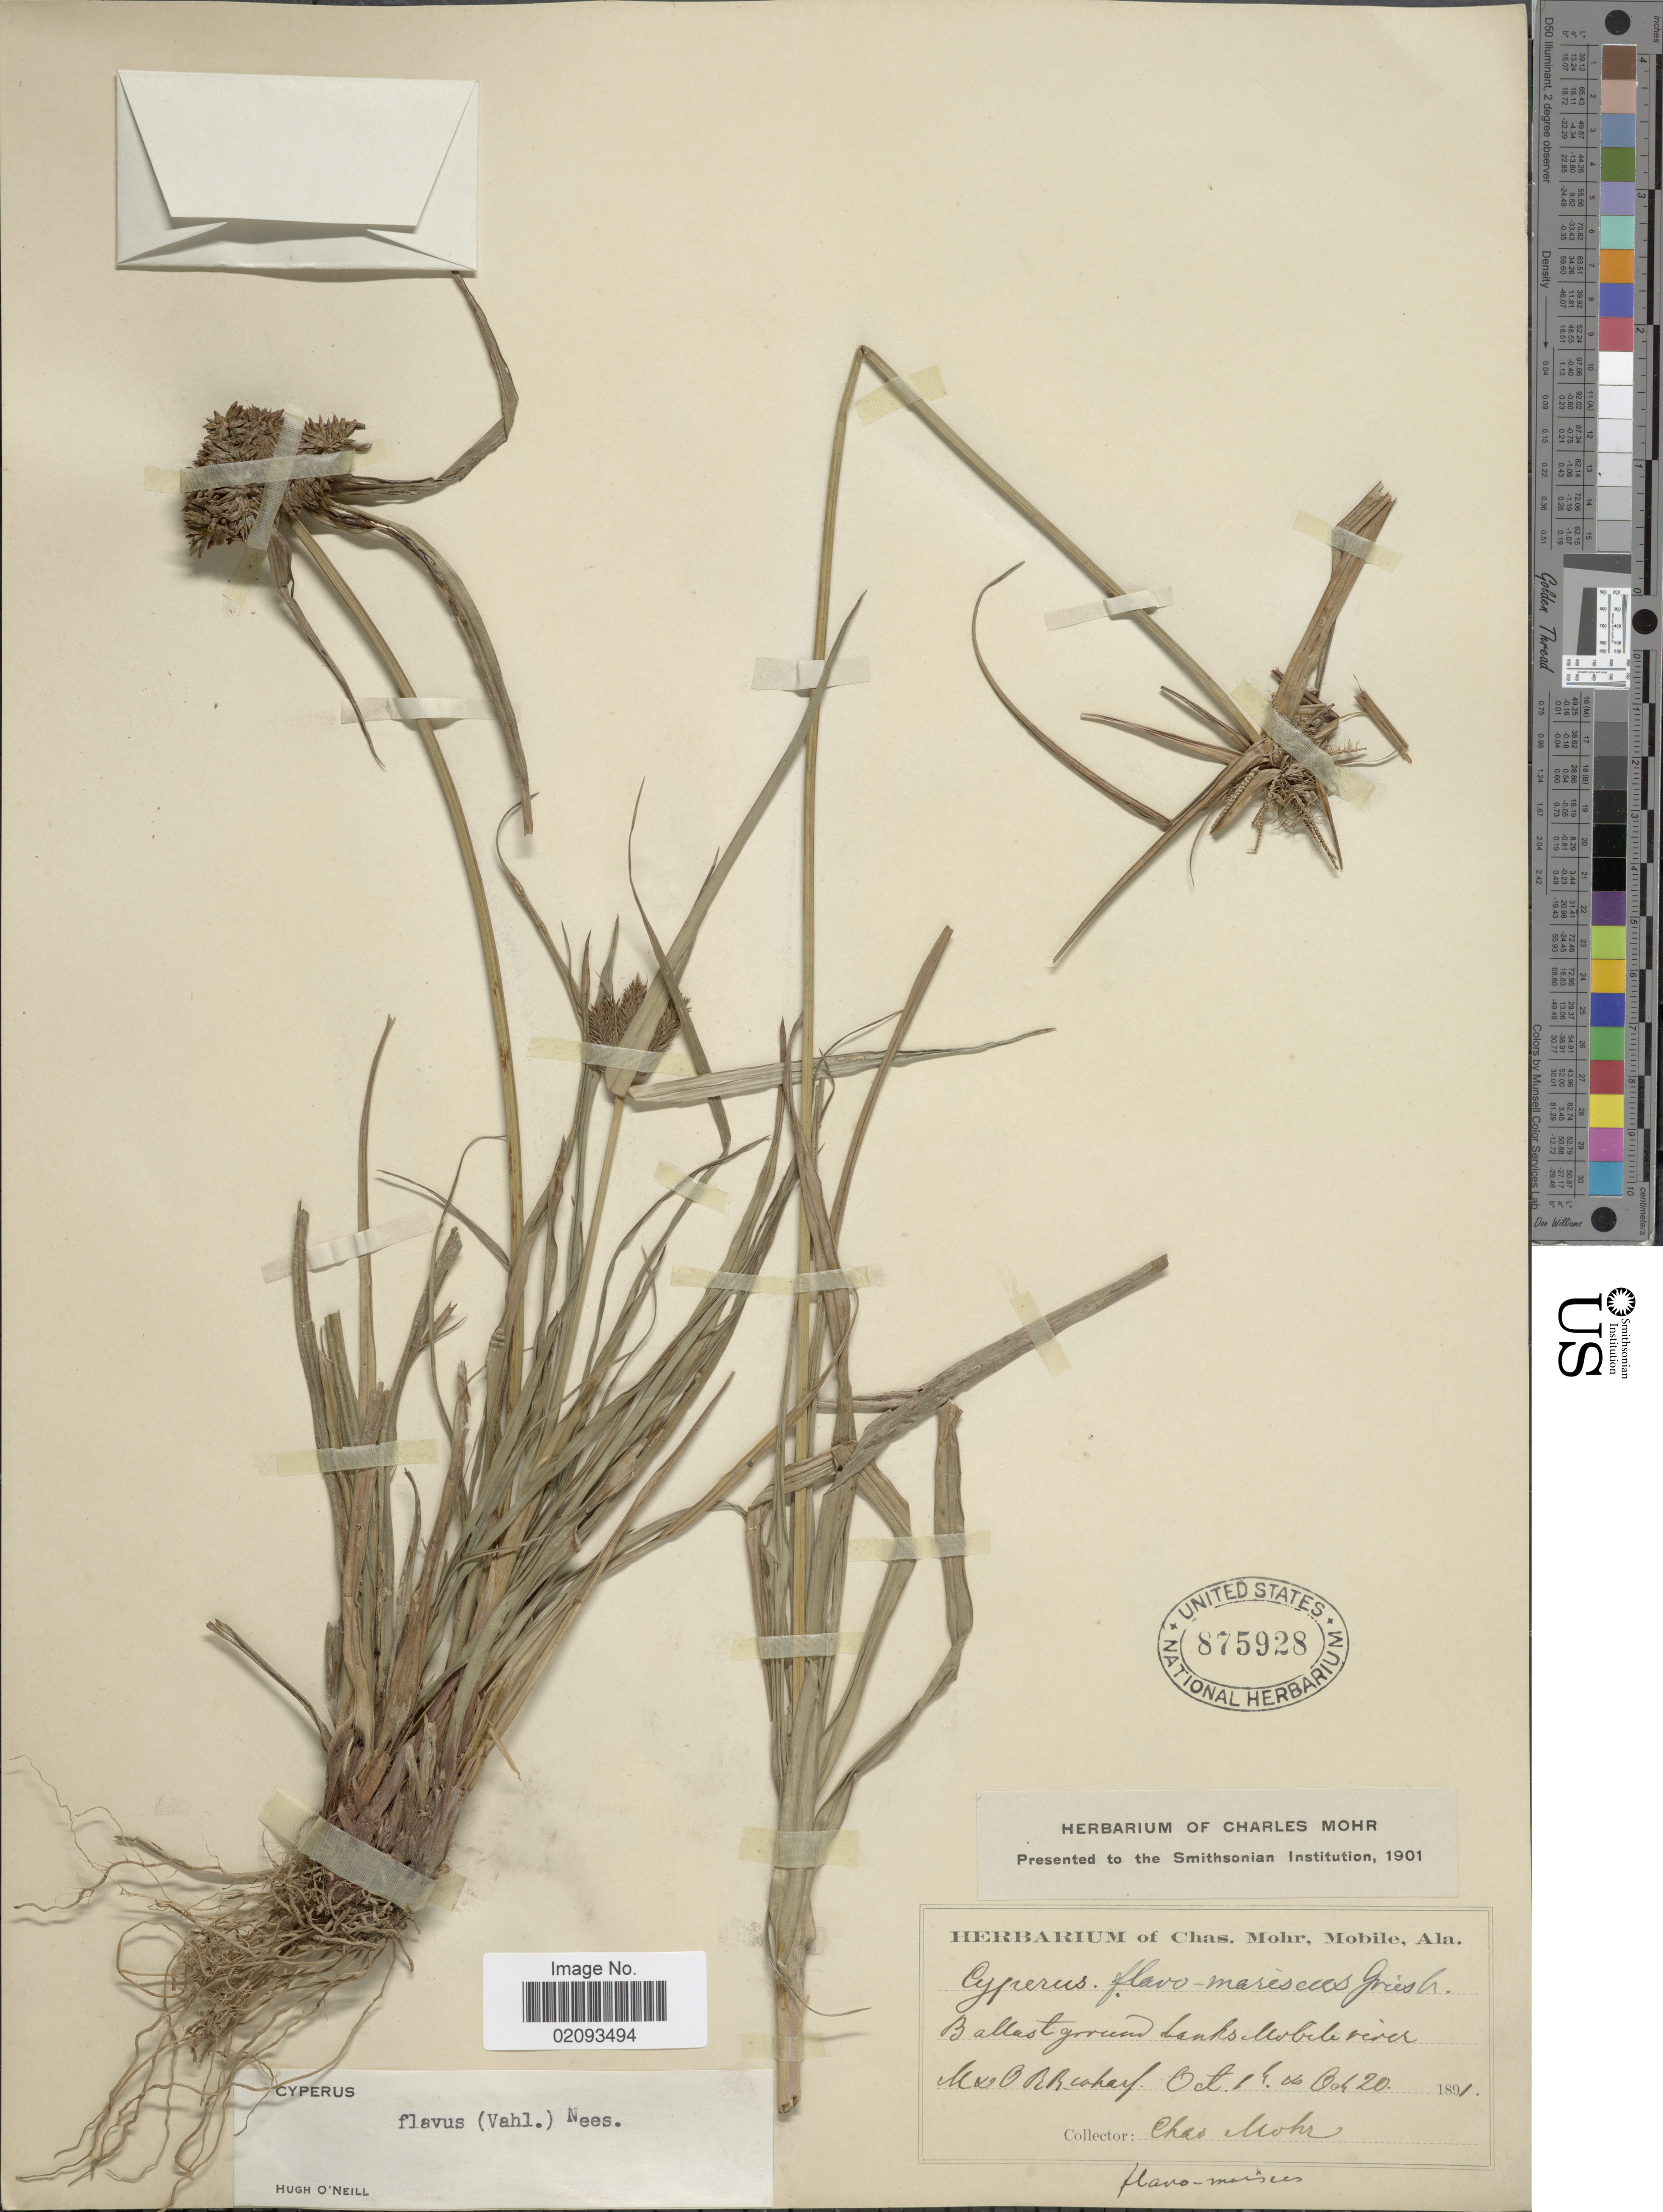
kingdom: Plantae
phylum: Tracheophyta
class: Liliopsida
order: Poales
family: Cyperaceae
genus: Cyperus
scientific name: Cyperus aggregatus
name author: (Willd.) Endl.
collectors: Mohr, C. T. (herbarium)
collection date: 1891-10-01/1891-10-20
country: United States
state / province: Alabama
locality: Mobile River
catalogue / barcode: US 875928